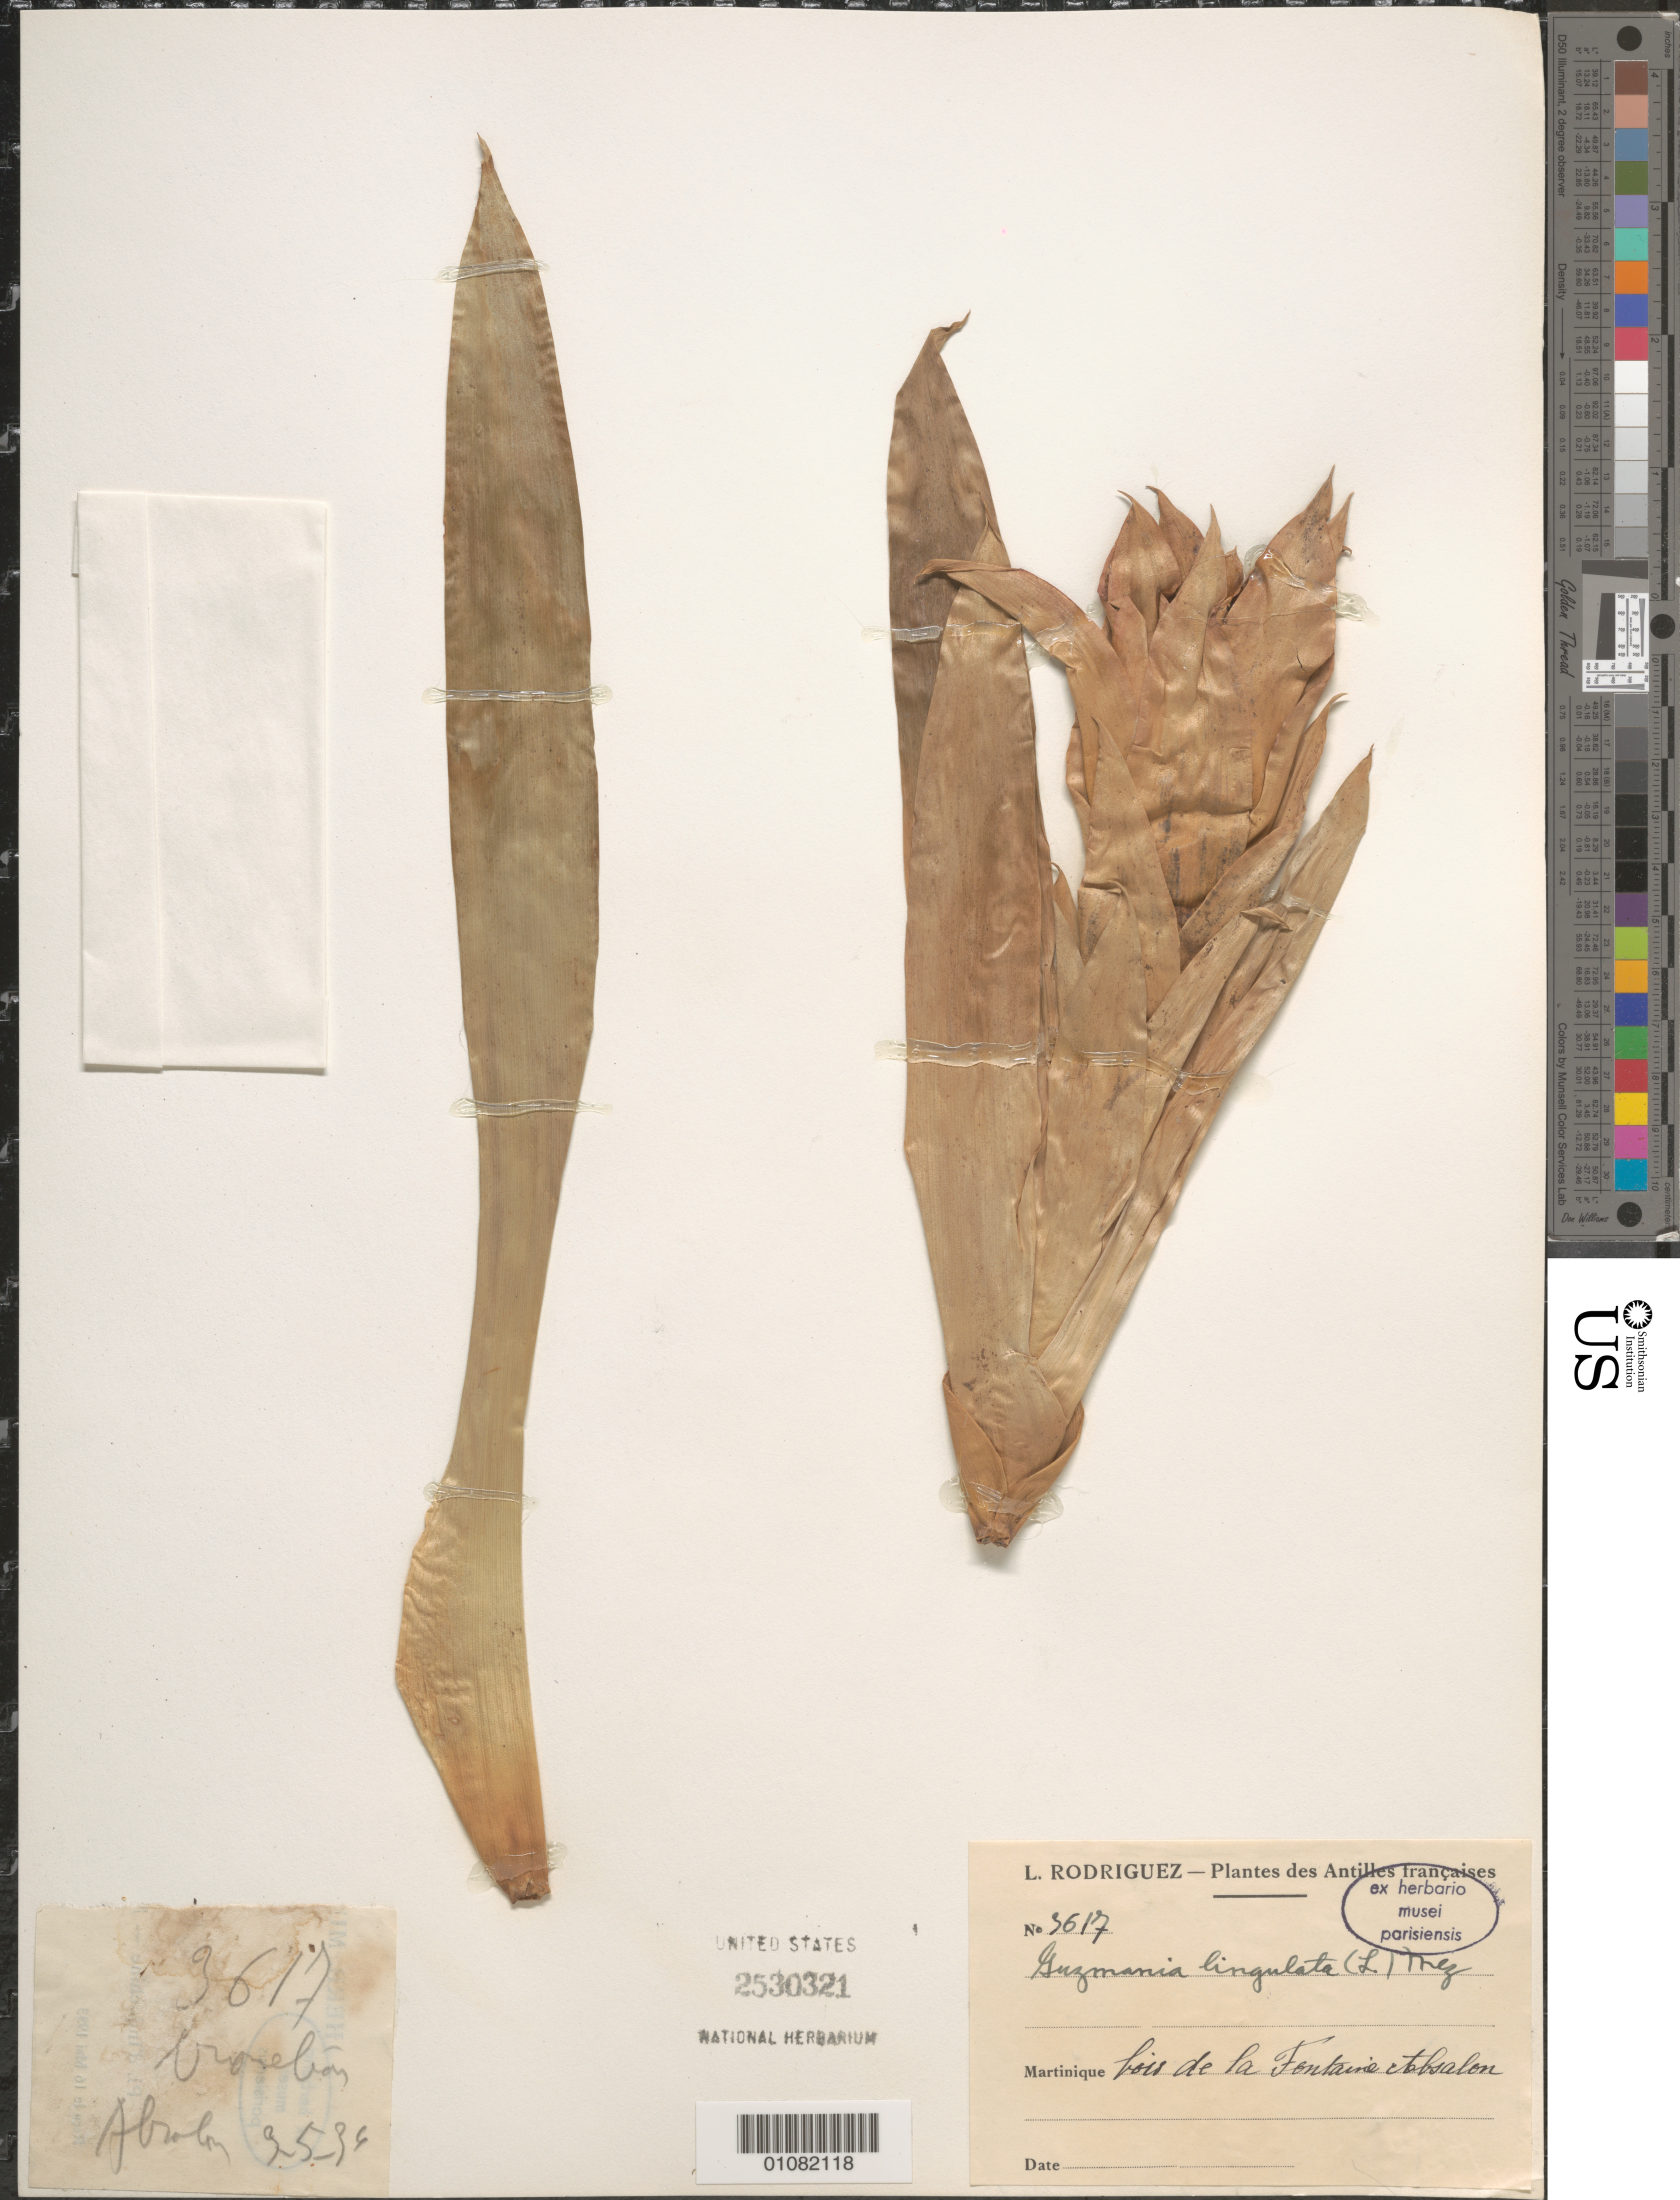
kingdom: Plantae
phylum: Tracheophyta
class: Liliopsida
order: Poales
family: Bromeliaceae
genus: Guzmania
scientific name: Guzmania lingulata var. lingulata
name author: (L.) Mez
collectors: L. Rodriguez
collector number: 3617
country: Martinique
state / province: Saint-Pierre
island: Martinique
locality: bois de la Fontaine Absalon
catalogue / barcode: US 2530321